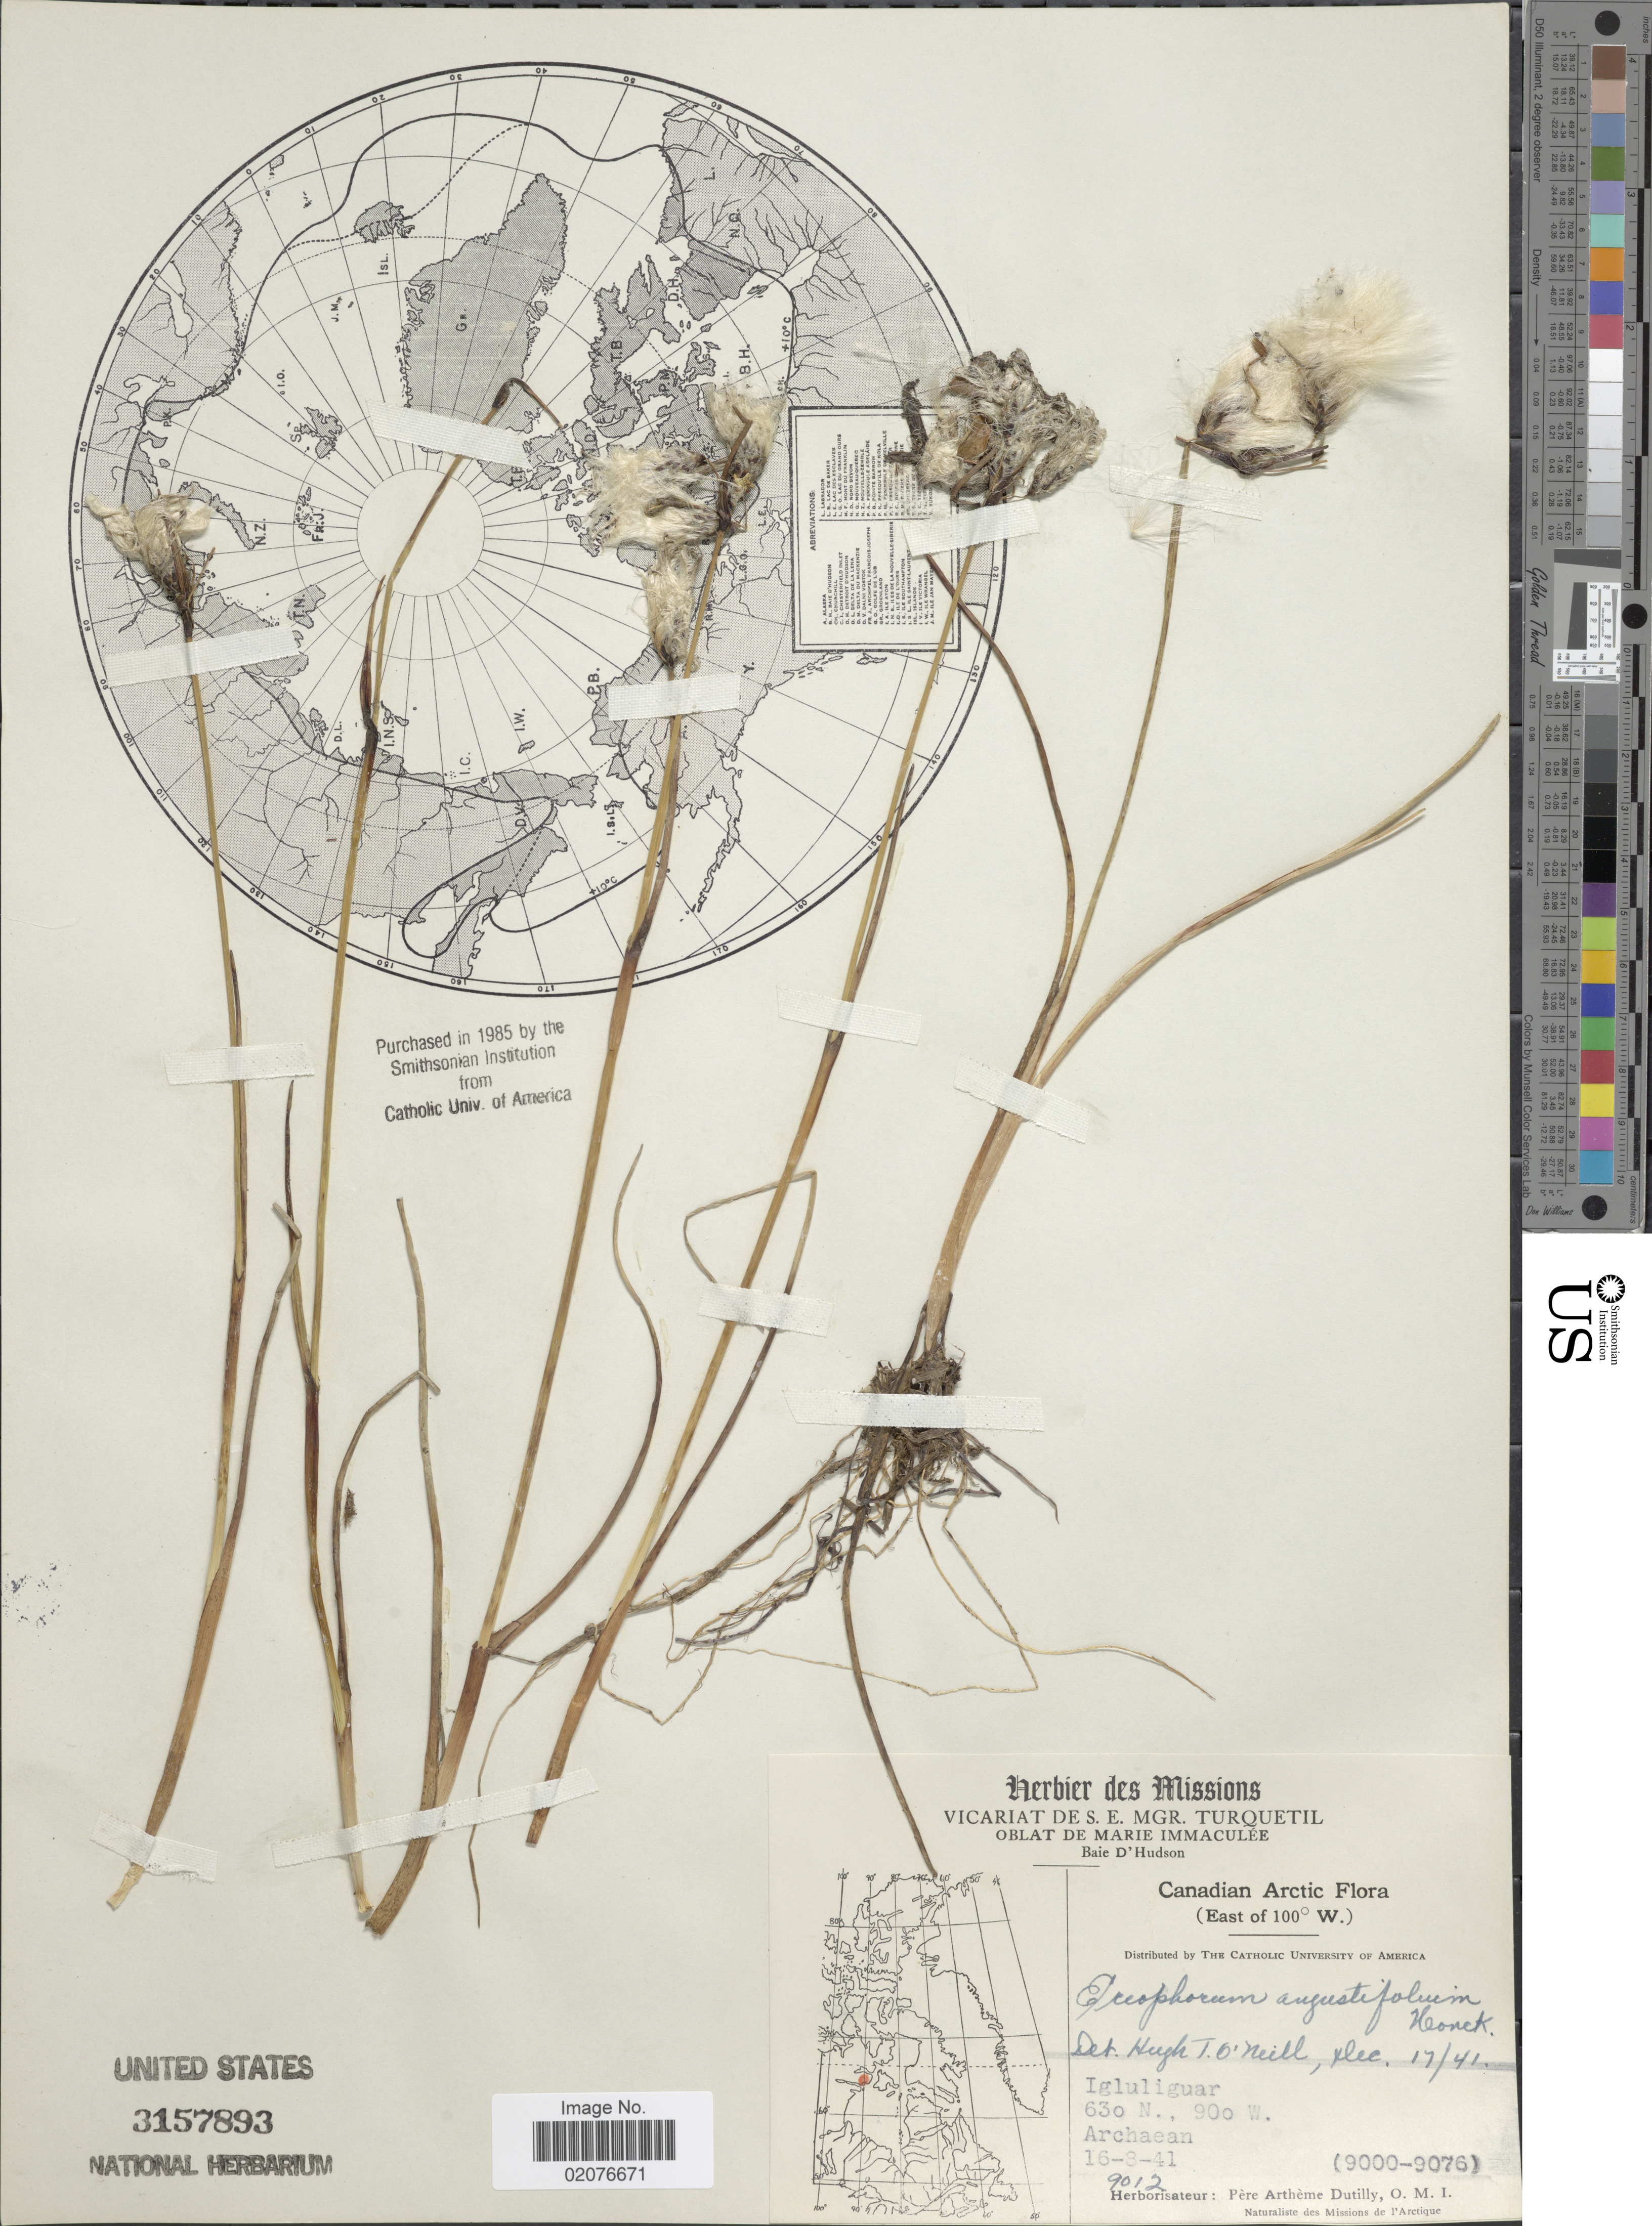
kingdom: Plantae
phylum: Tracheophyta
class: Liliopsida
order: Poales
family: Cyperaceae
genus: Eriophorum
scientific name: Eriophorum angustifolium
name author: Honck.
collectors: P. Dutilly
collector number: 9012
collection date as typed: Transcribed d/m/y: 16/8/41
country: Canada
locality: Canadian Arctic (East of 100° W), Igluliguar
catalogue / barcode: US 3157893